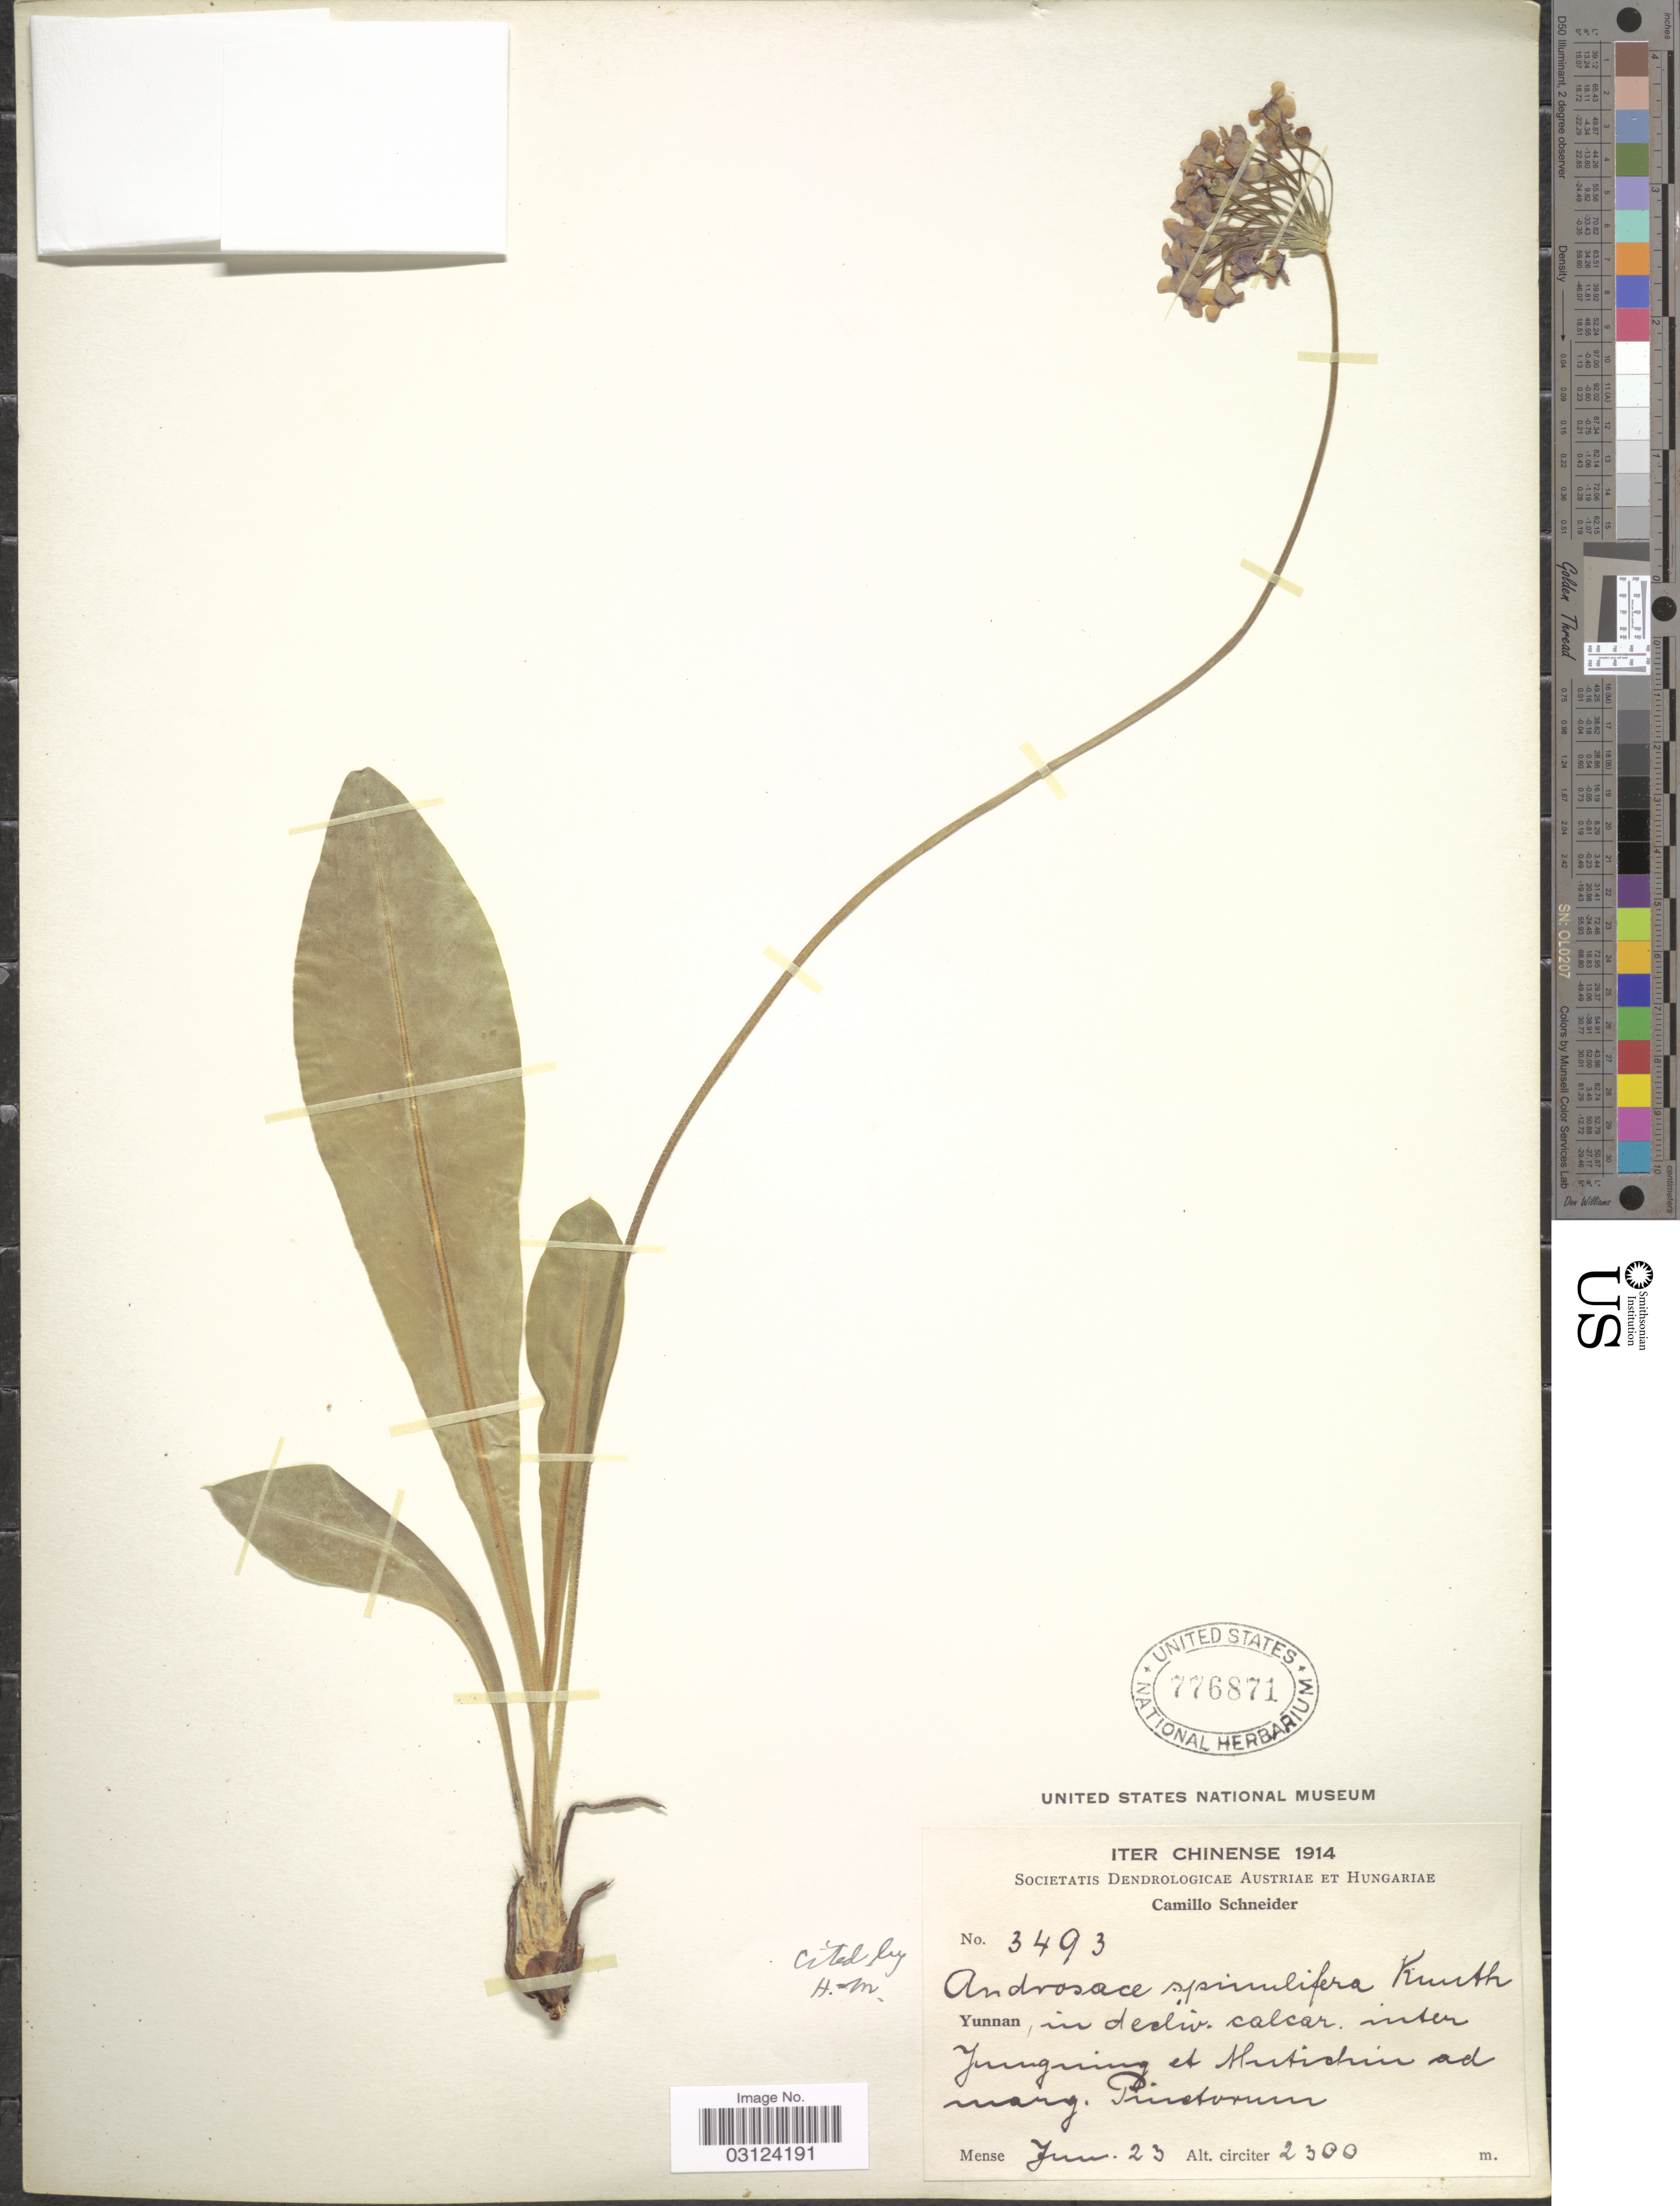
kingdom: Plantae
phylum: Tracheophyta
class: Magnoliopsida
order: Ericales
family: Primulaceae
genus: Androsace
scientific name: Androsace spinulifera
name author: (Franch.) R. Knuth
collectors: C. K. Schneider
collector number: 3493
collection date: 1914-06-23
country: China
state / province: Yunnan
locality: In decliv. calcar. inter Yungning et Mutischin [interpreted] ad marg. Pinstorum [interpreted].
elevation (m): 2300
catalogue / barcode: US 776871